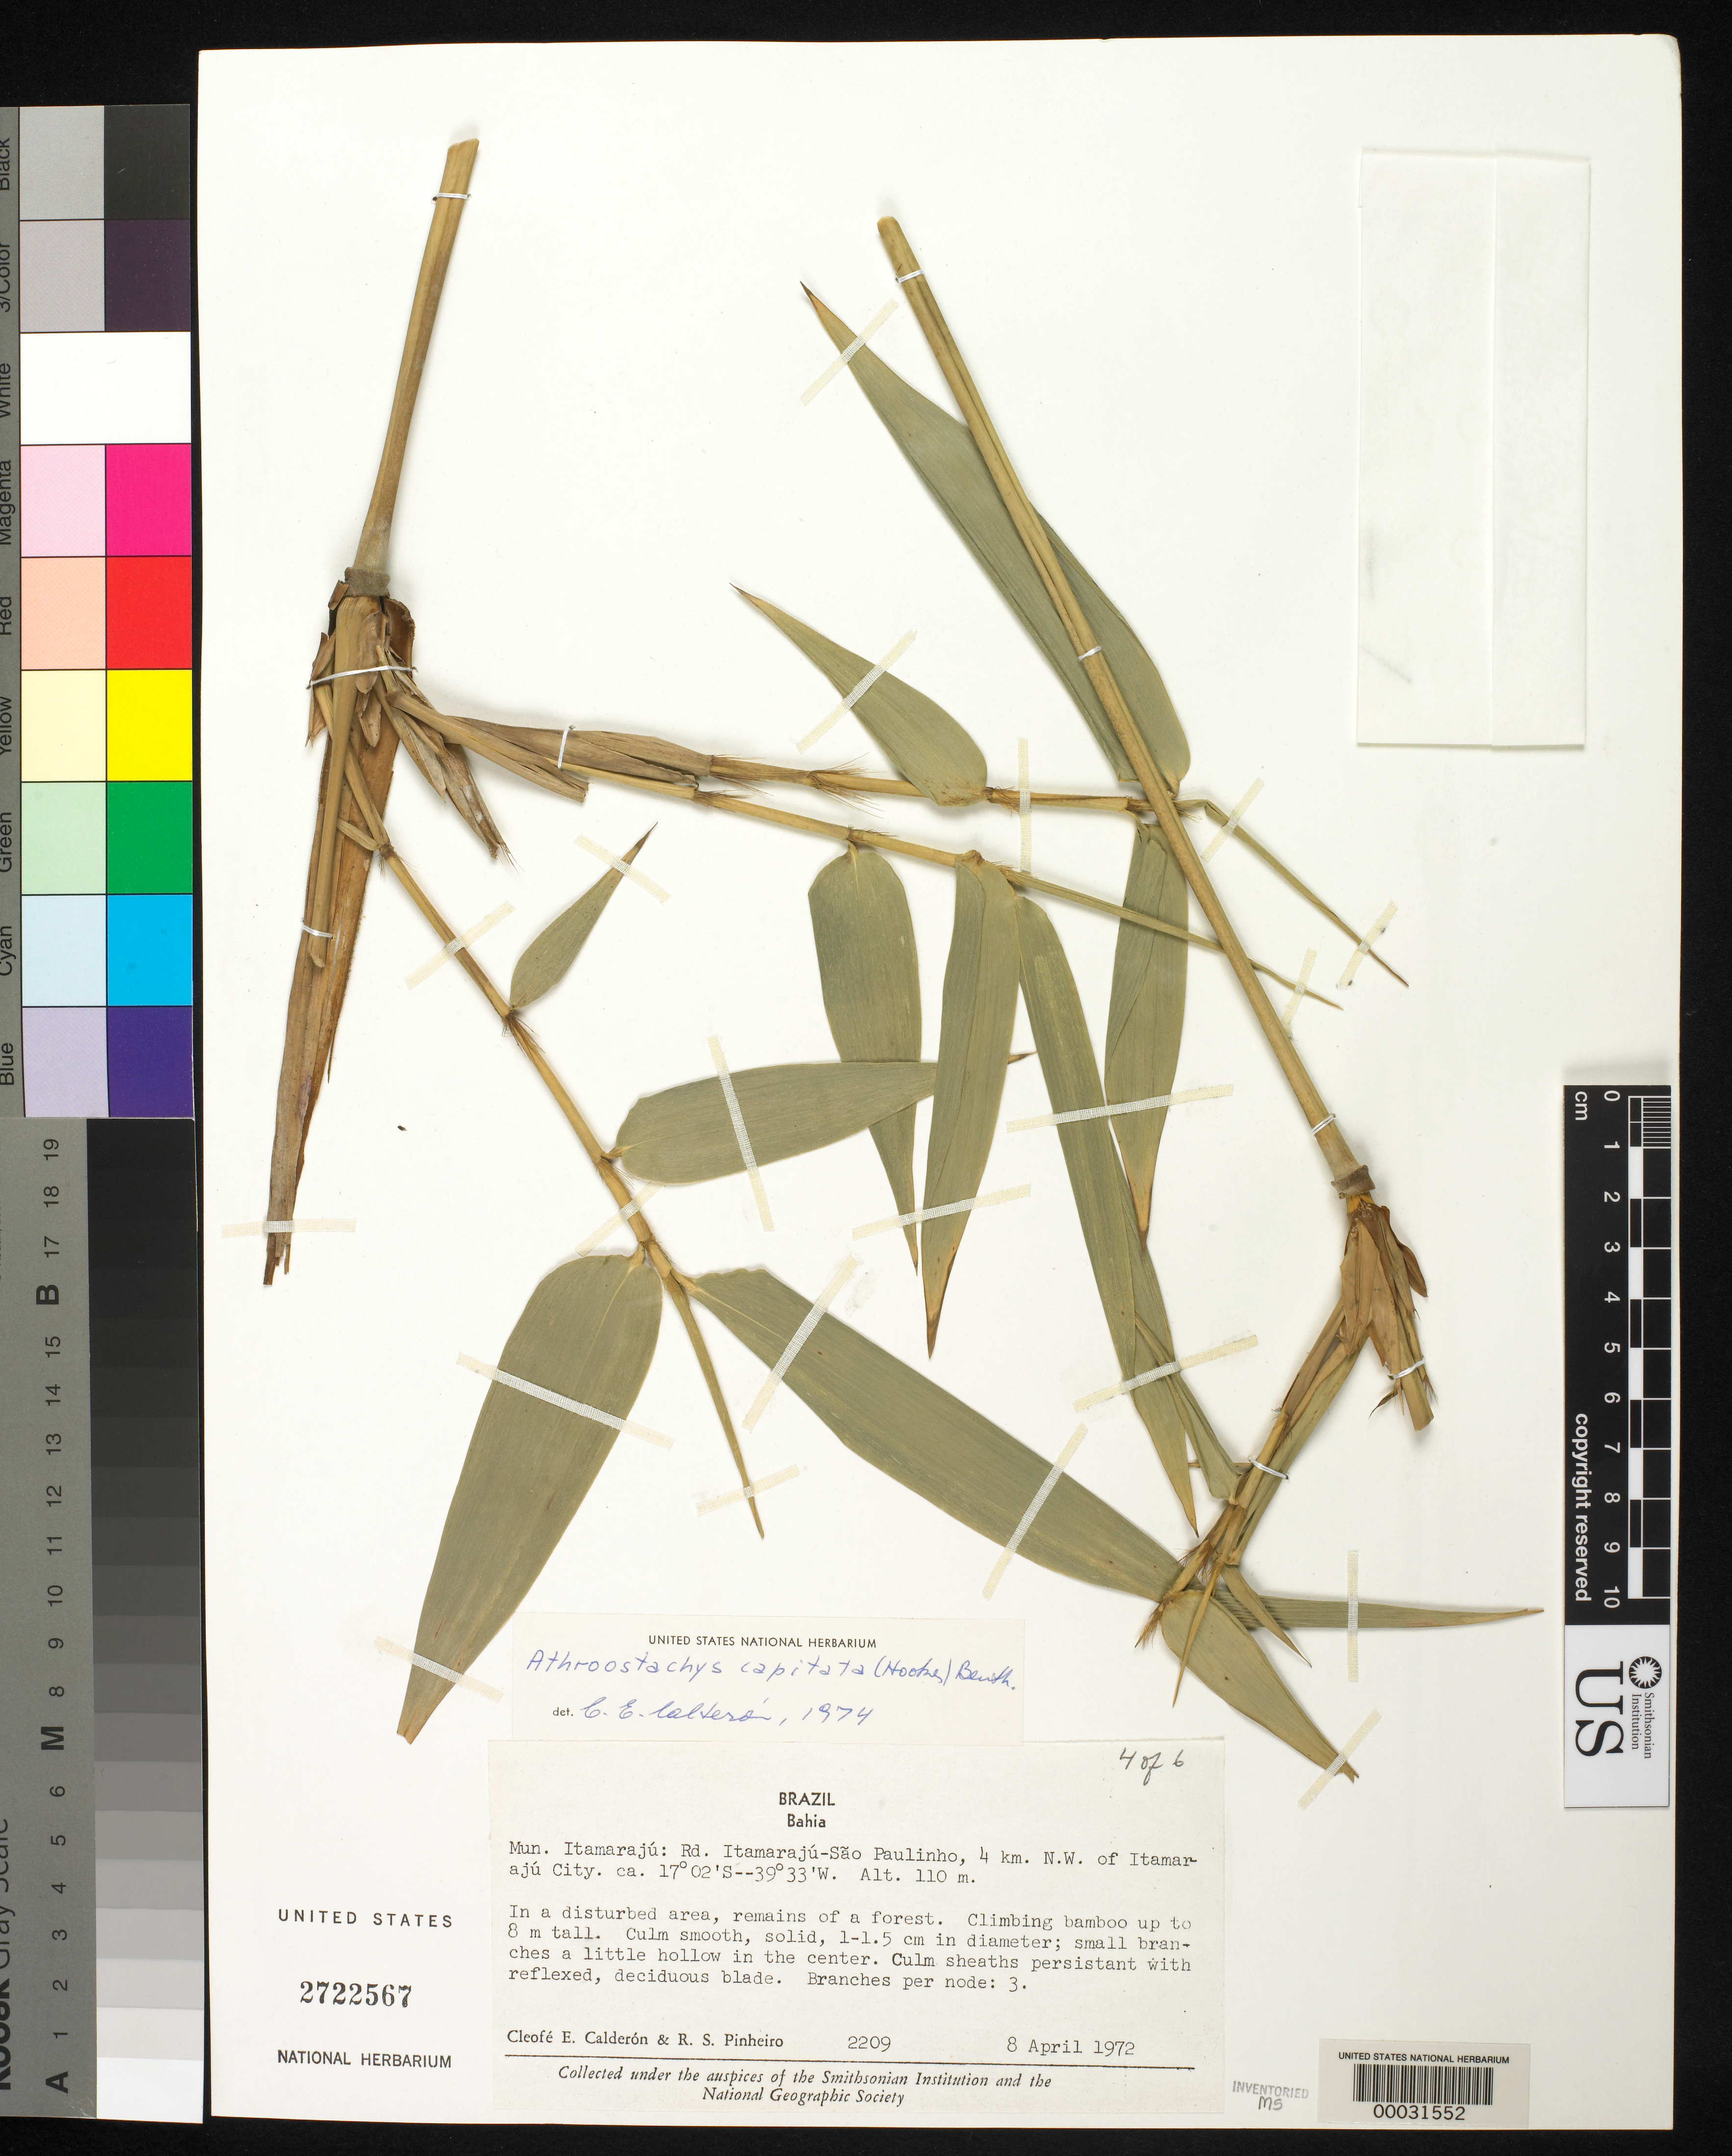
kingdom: Plantae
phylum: Tracheophyta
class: Liliopsida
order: Poales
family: Poaceae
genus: Athroostachys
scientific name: Athroostachys capitata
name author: (Hook.) Benth.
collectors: C. E. Calderón & R. S. Pinheiro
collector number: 2209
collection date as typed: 08 Apr 1972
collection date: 1972-04-08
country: Brazil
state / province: Bahia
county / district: Itamaraju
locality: Itamaraju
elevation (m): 120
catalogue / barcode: US 2722567